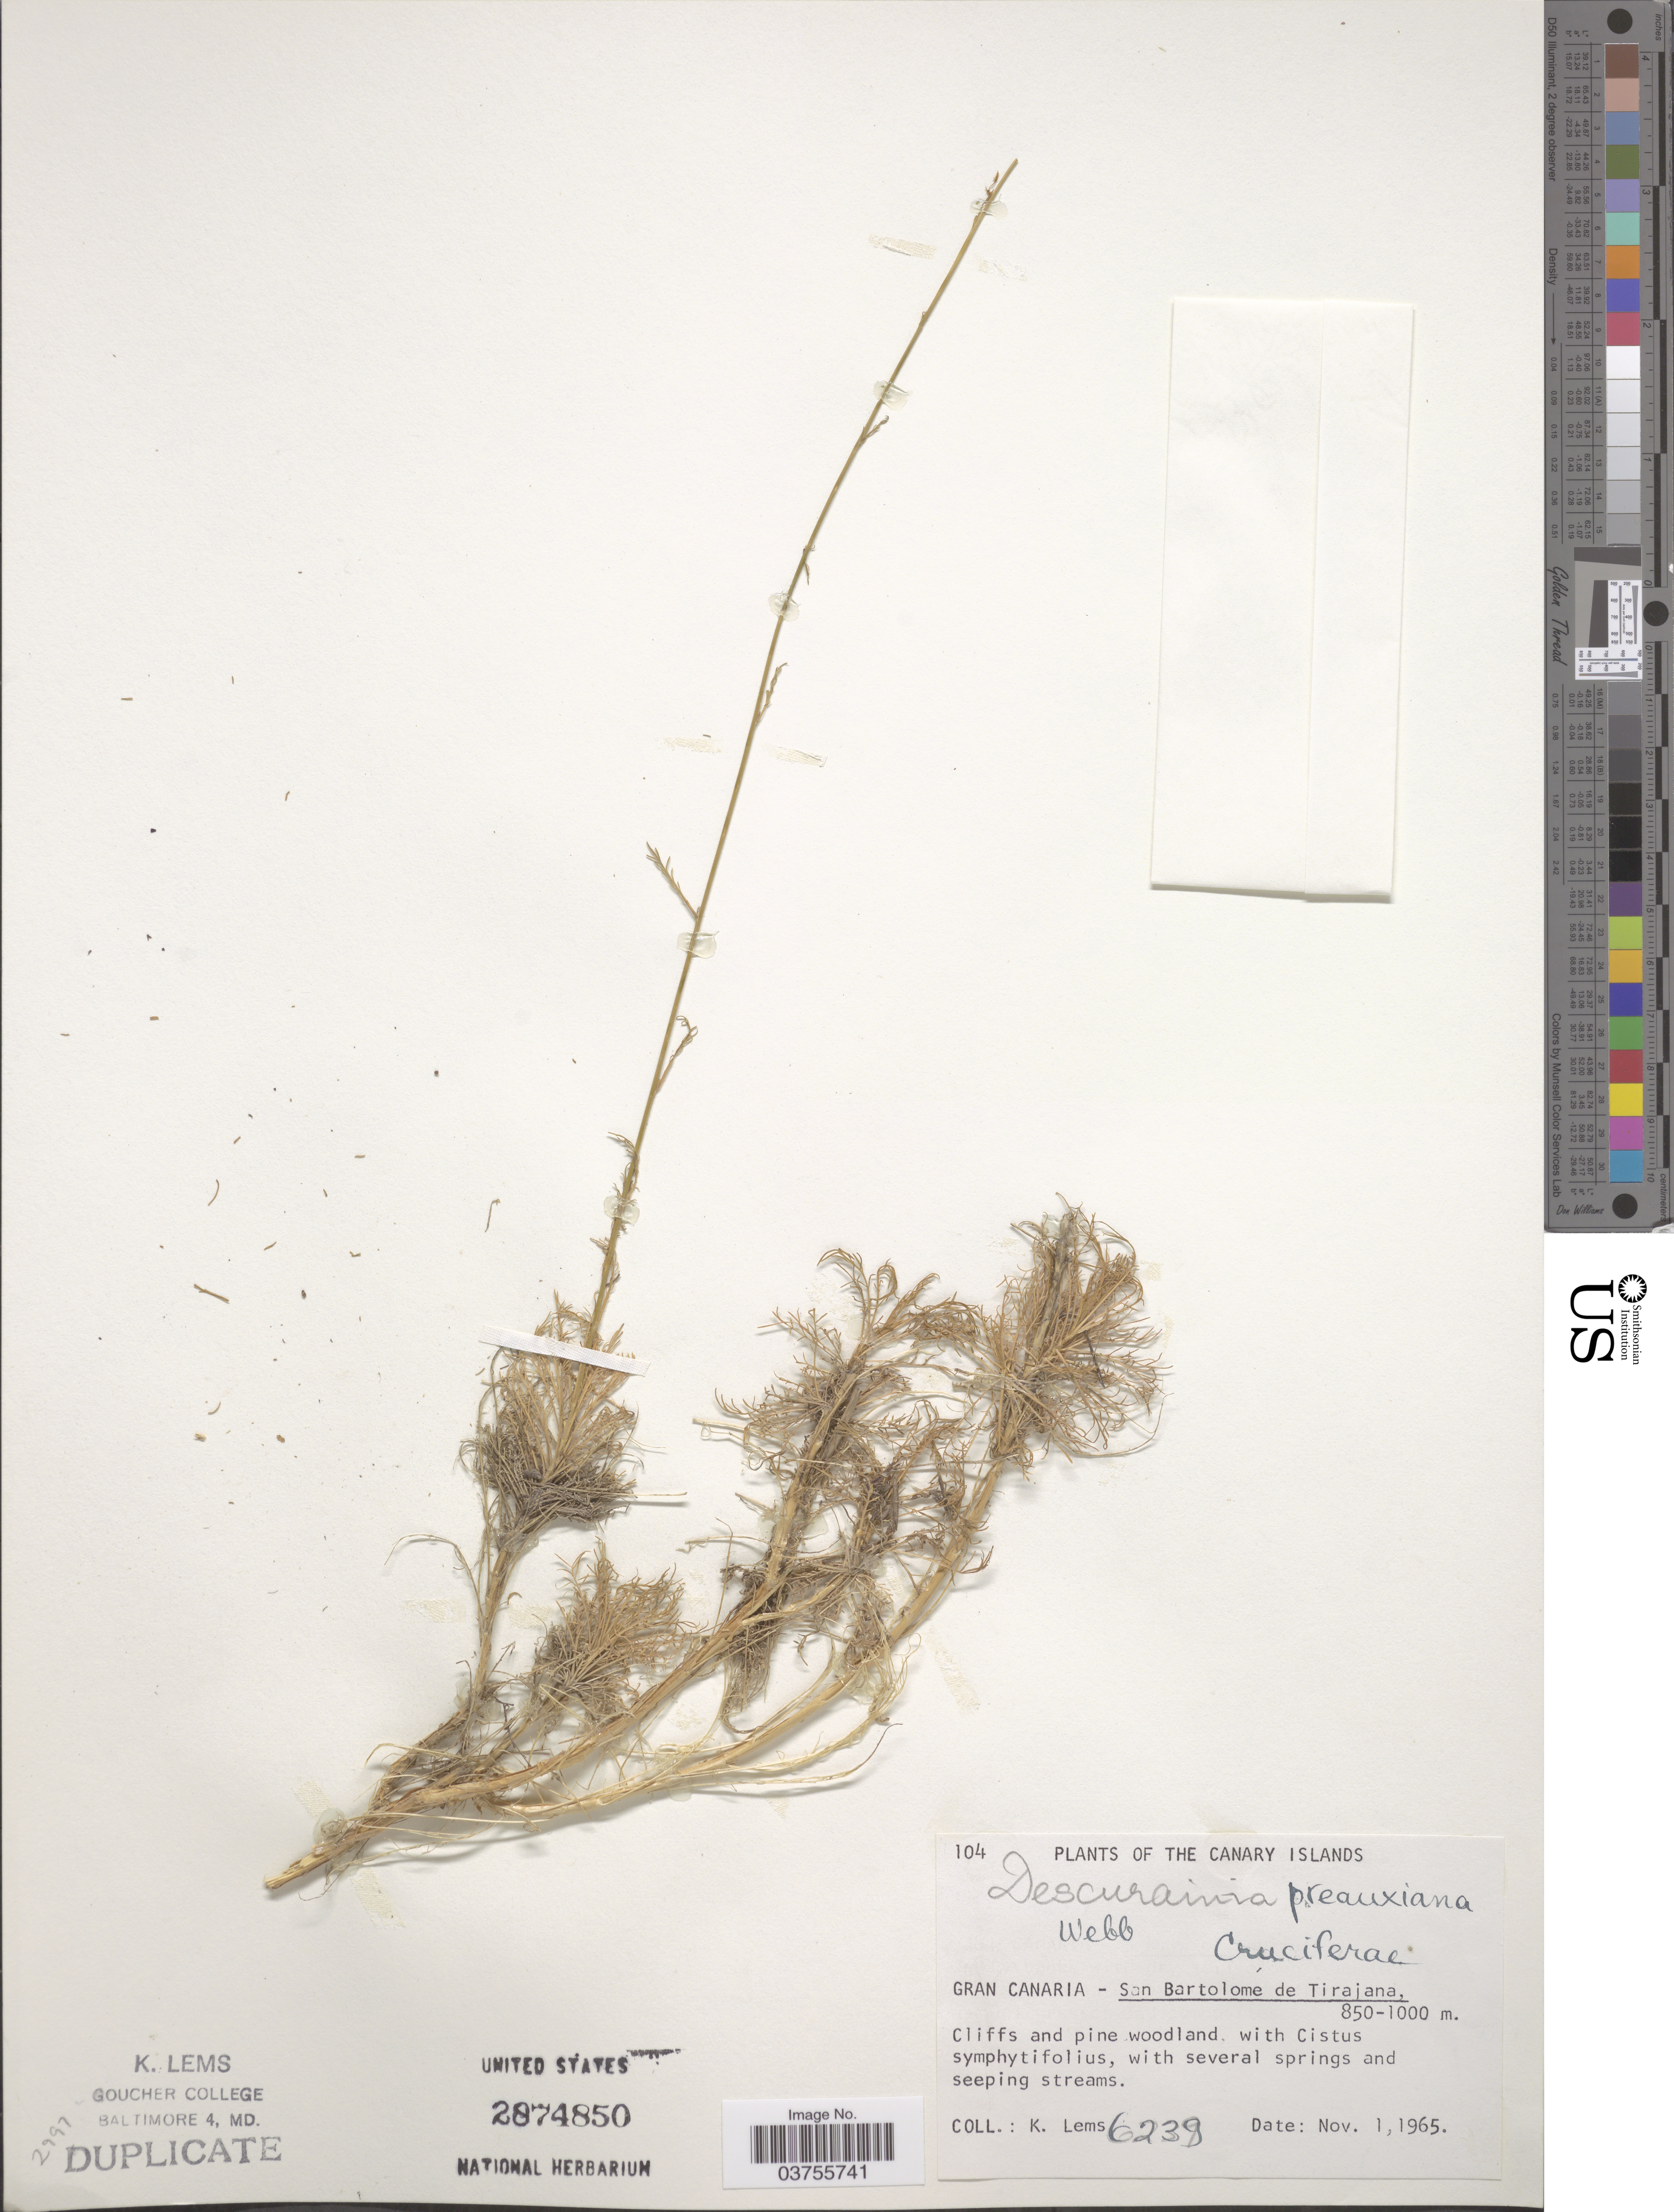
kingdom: Plantae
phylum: Tracheophyta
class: Magnoliopsida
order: Brassicales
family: Brassicaceae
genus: Descurainia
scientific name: Descurainia preauxiana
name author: (Webb) Webb ex O.E. Schulz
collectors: K. Lems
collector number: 6239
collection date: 1965-11-01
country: Spain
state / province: Canarias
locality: The Canary Islands. Gran Canaria - San Bartolome de Tirajana.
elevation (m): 850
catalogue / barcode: US 2874850